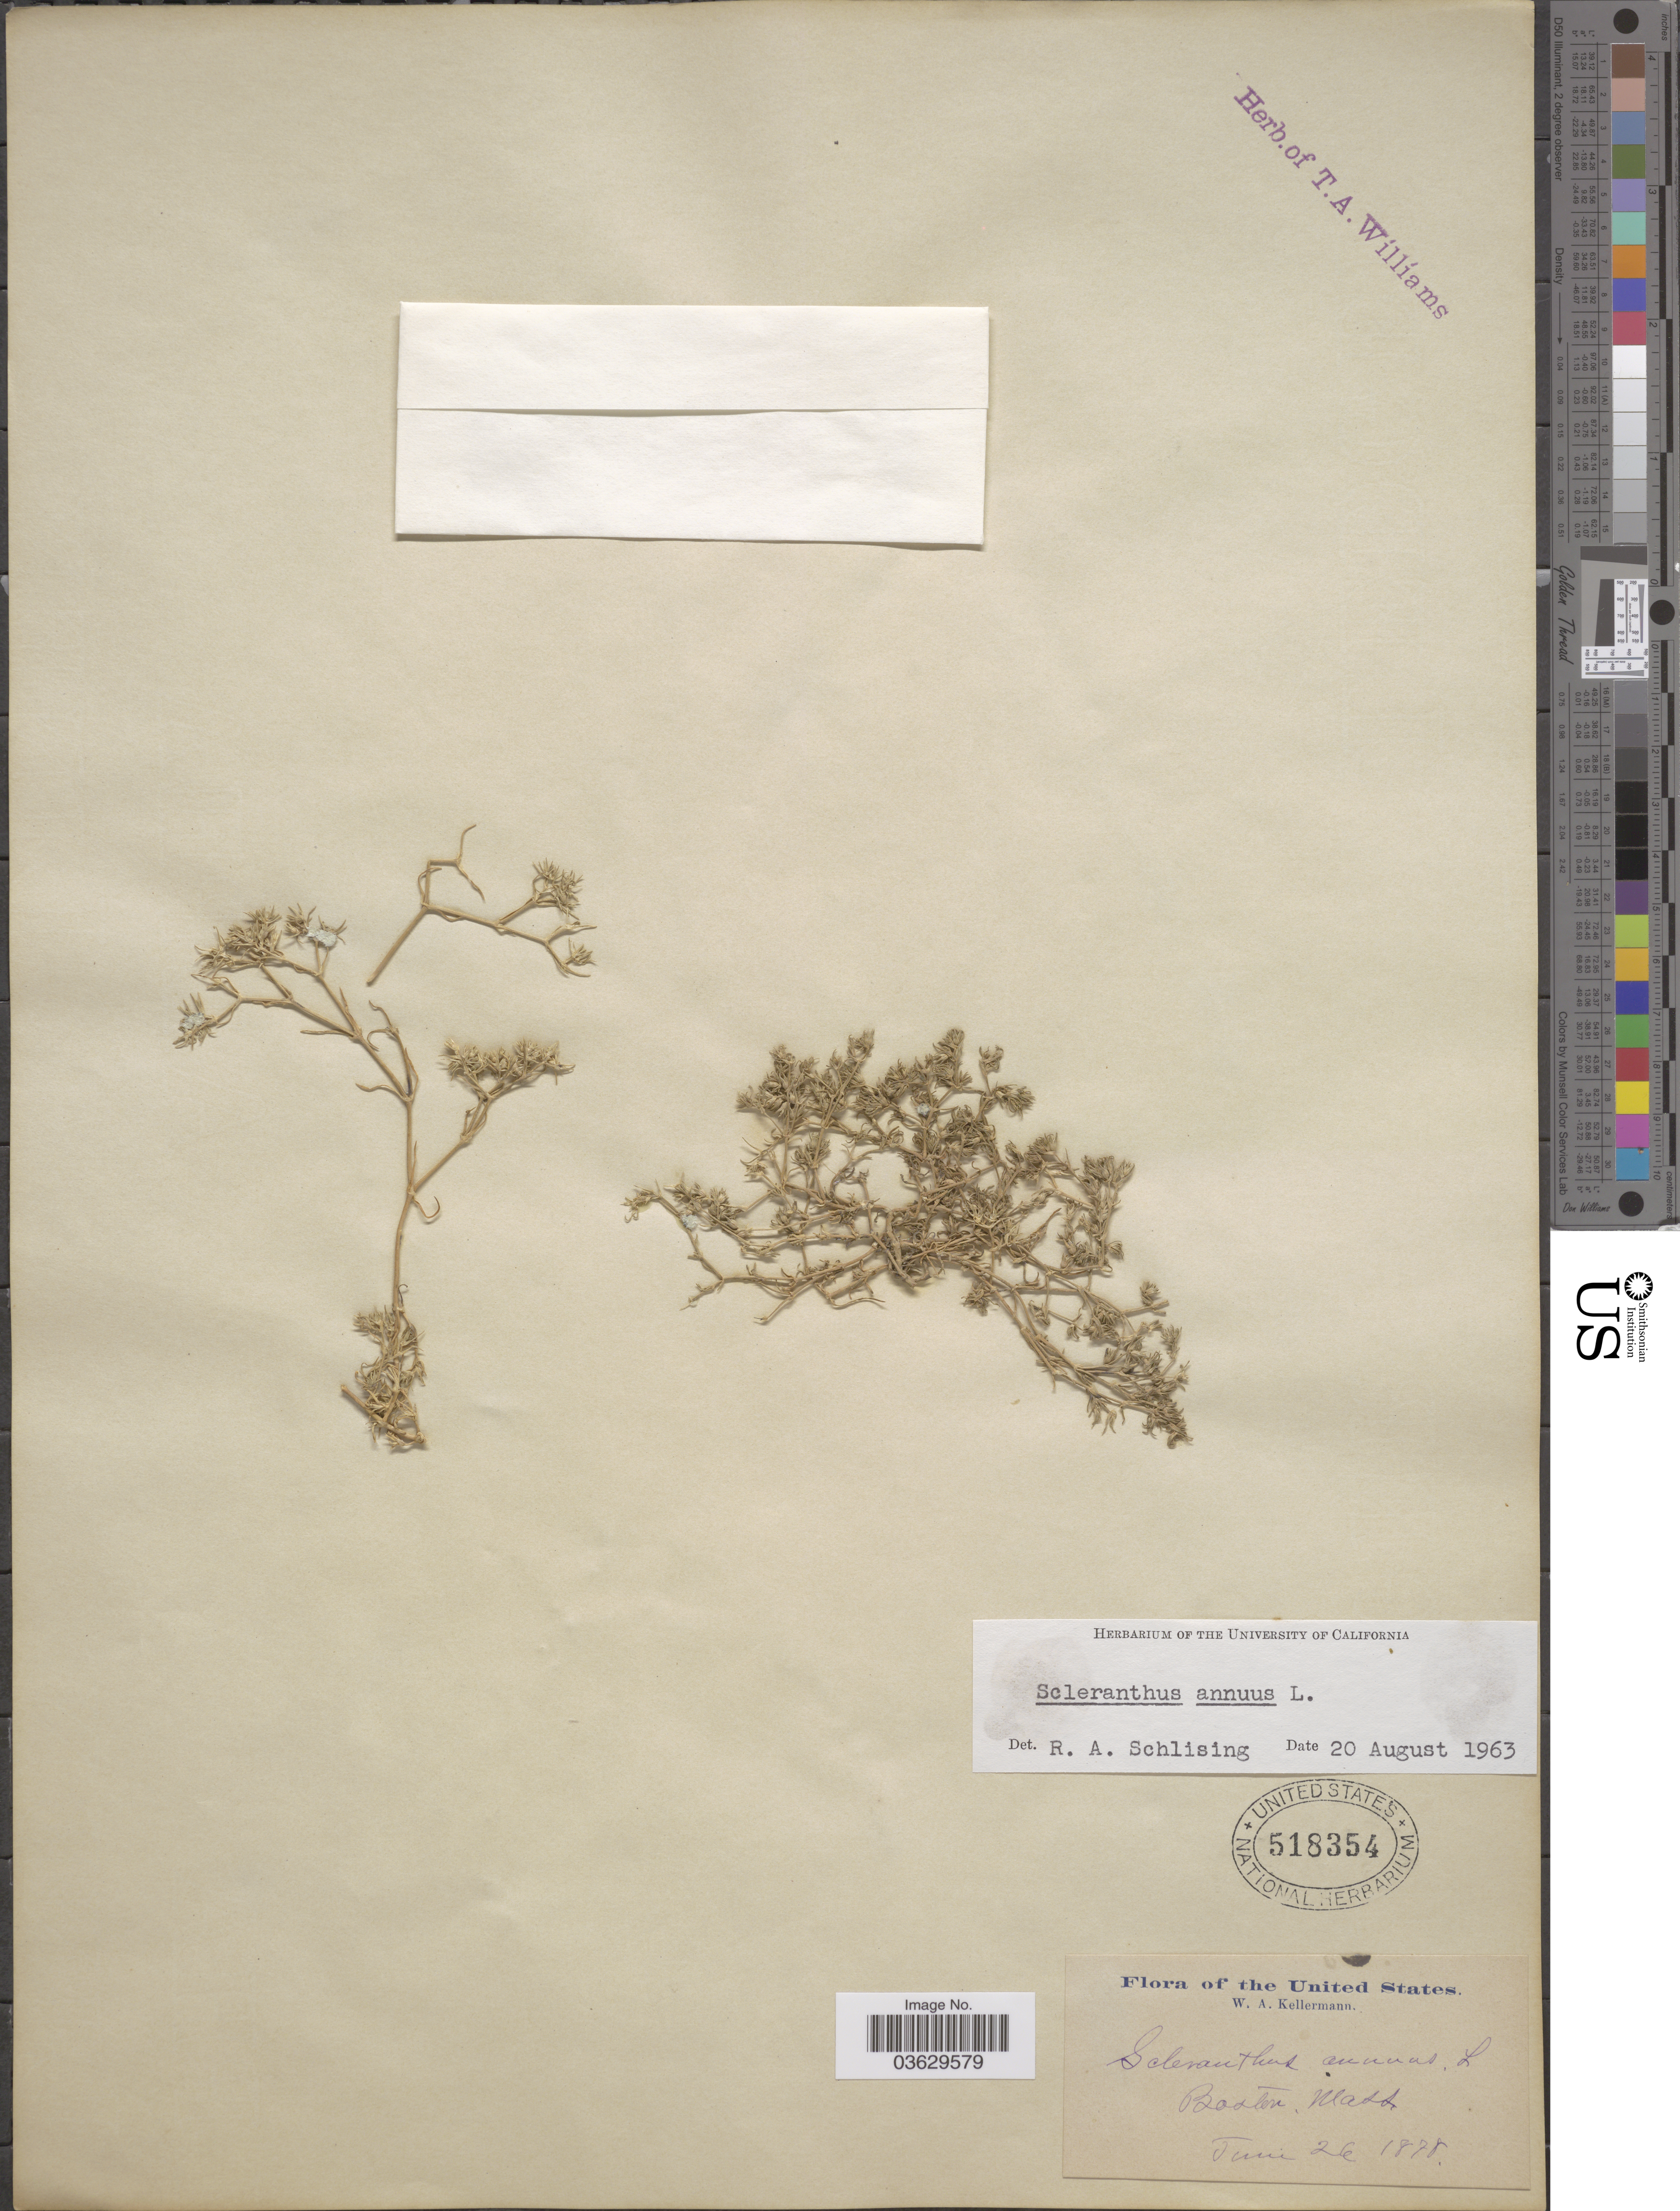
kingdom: Plantae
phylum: Tracheophyta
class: Magnoliopsida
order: Caryophyllales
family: Caryophyllaceae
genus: Scleranthus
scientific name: Scleranthus annuus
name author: L.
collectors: W. A. Kellermann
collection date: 1878-06-26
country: United States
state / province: Massachusetts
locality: Boston.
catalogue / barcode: US 518354